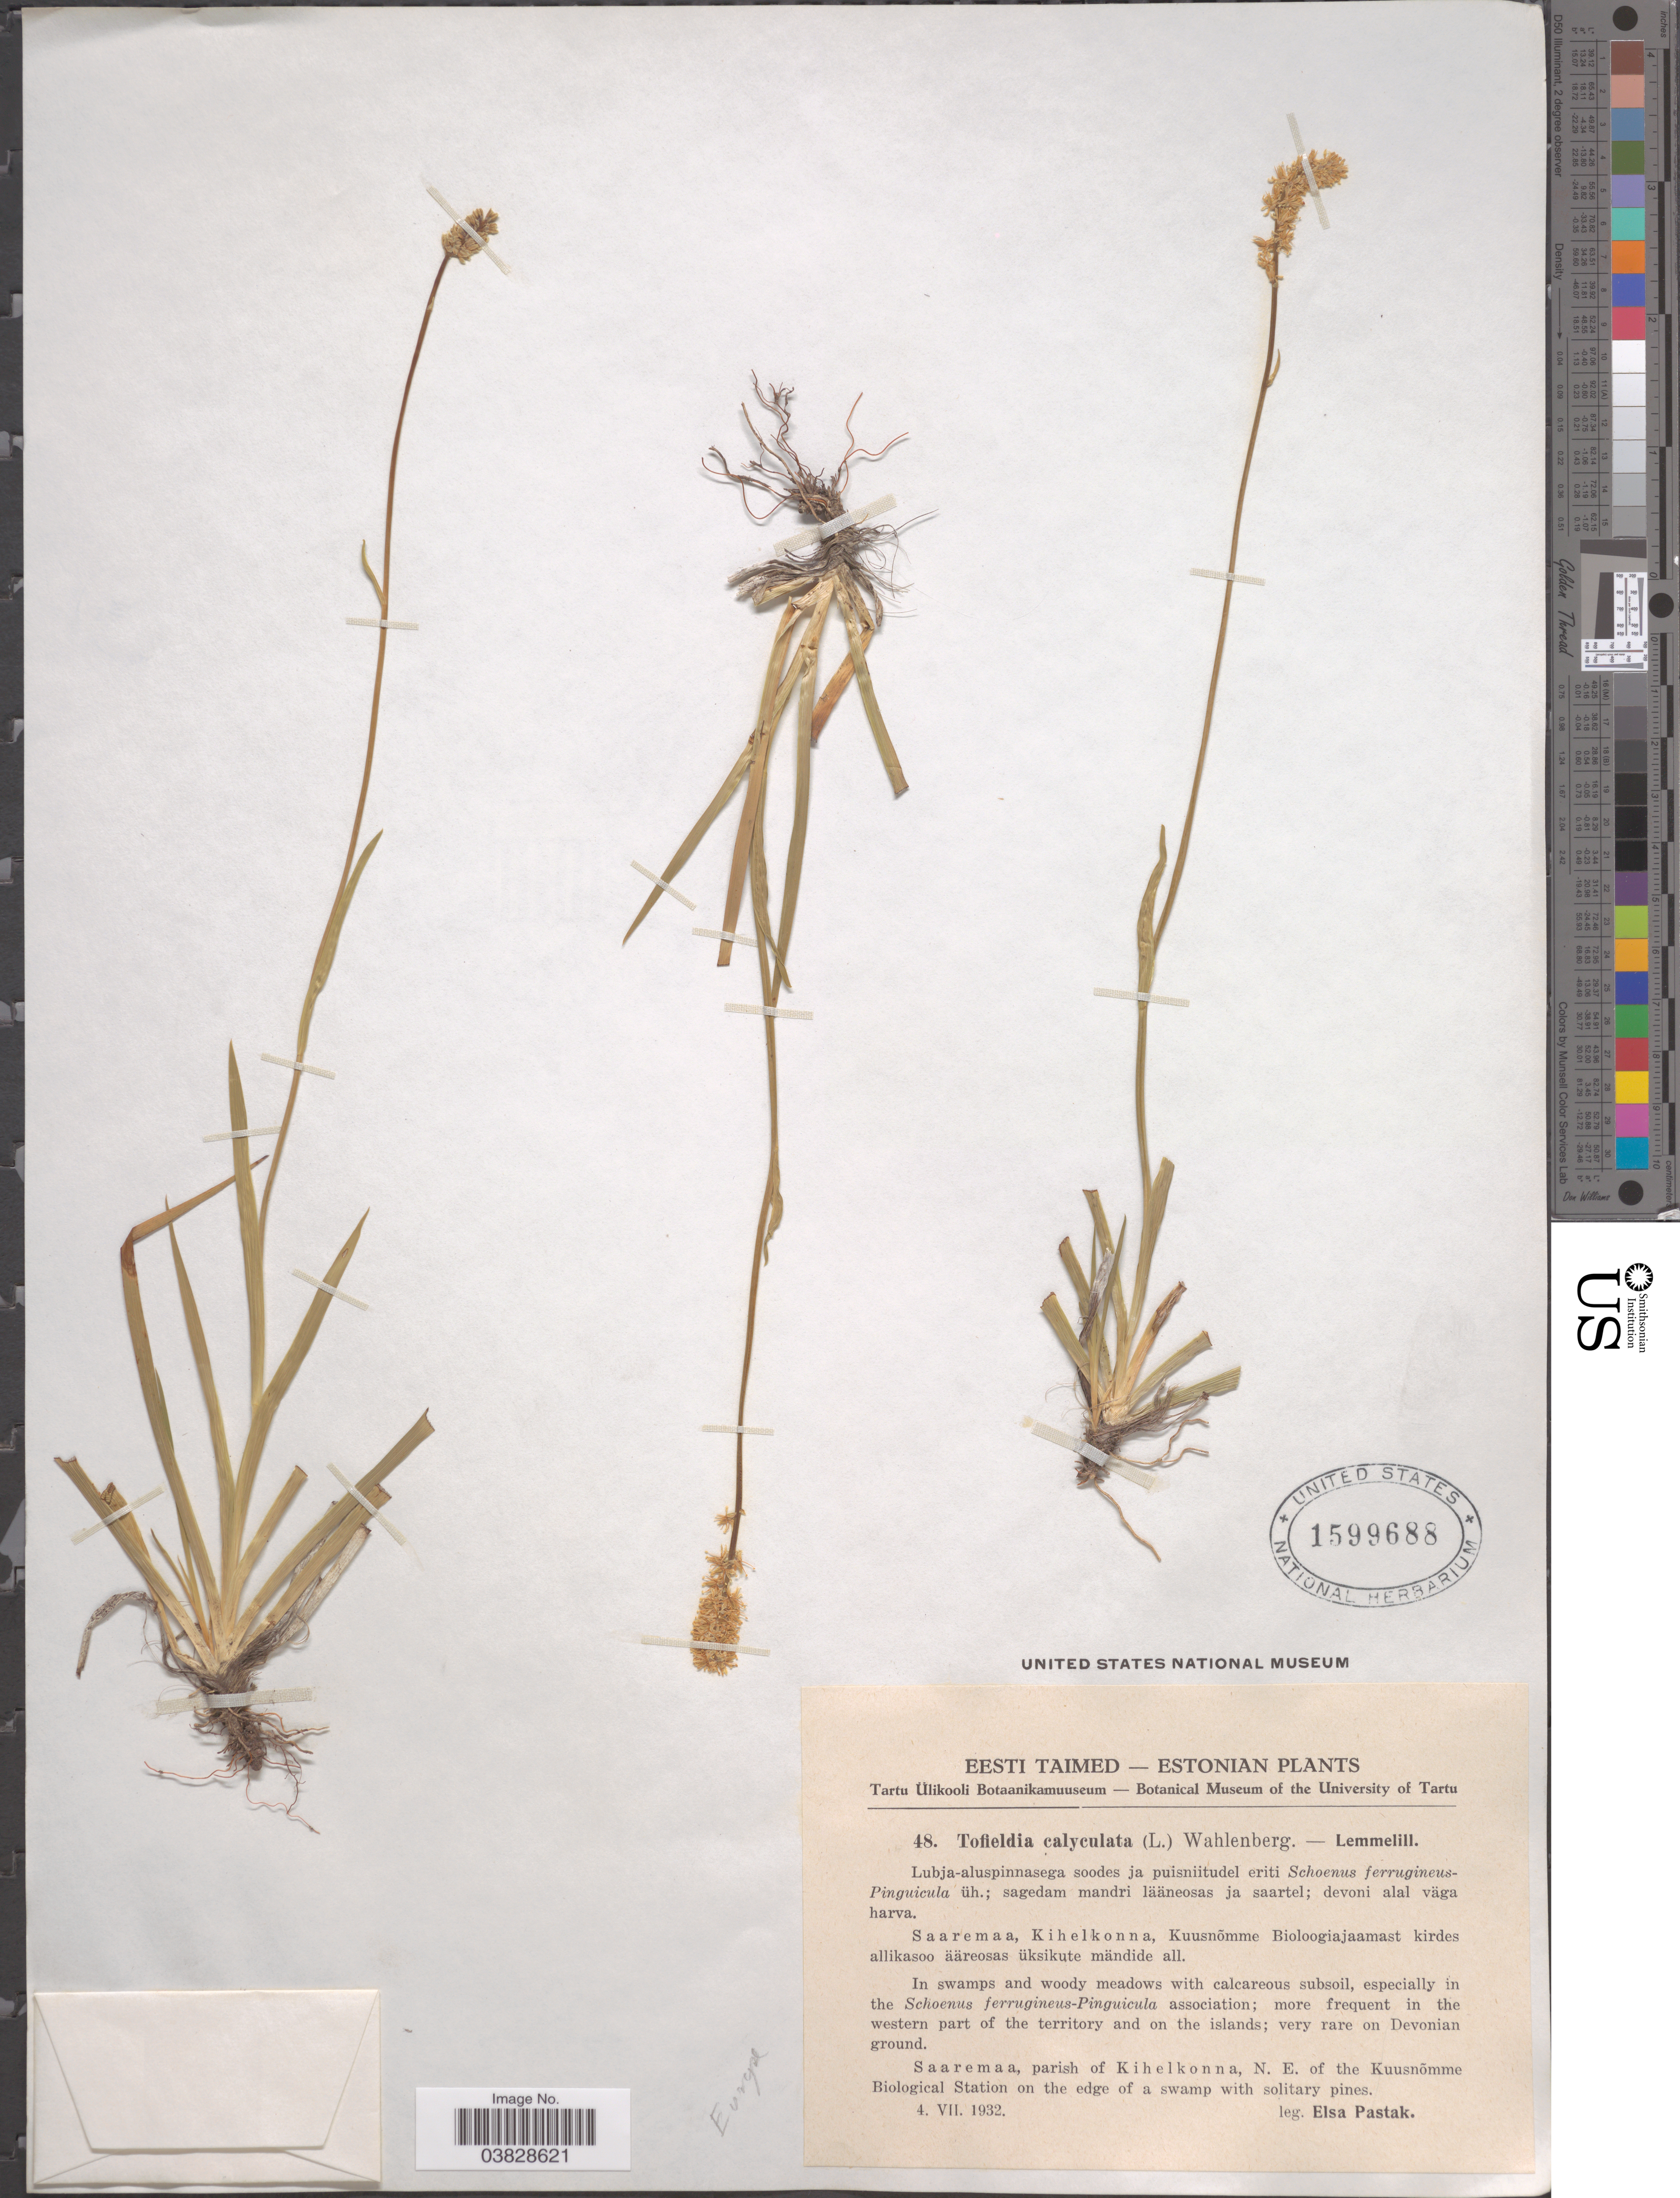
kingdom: Plantae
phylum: Tracheophyta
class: Liliopsida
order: Alismatales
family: Tofieldiaceae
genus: Tofieldia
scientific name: Tofieldia calyculata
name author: (L.) Wahlenb.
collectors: E. Pastak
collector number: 48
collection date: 1932-07-04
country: Estonia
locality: Saaremaa, parish of Kihelkonna, N. E. of the Kuusnõmme Biological Station on the edge of a swamp with solitary pines.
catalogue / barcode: US 1599688